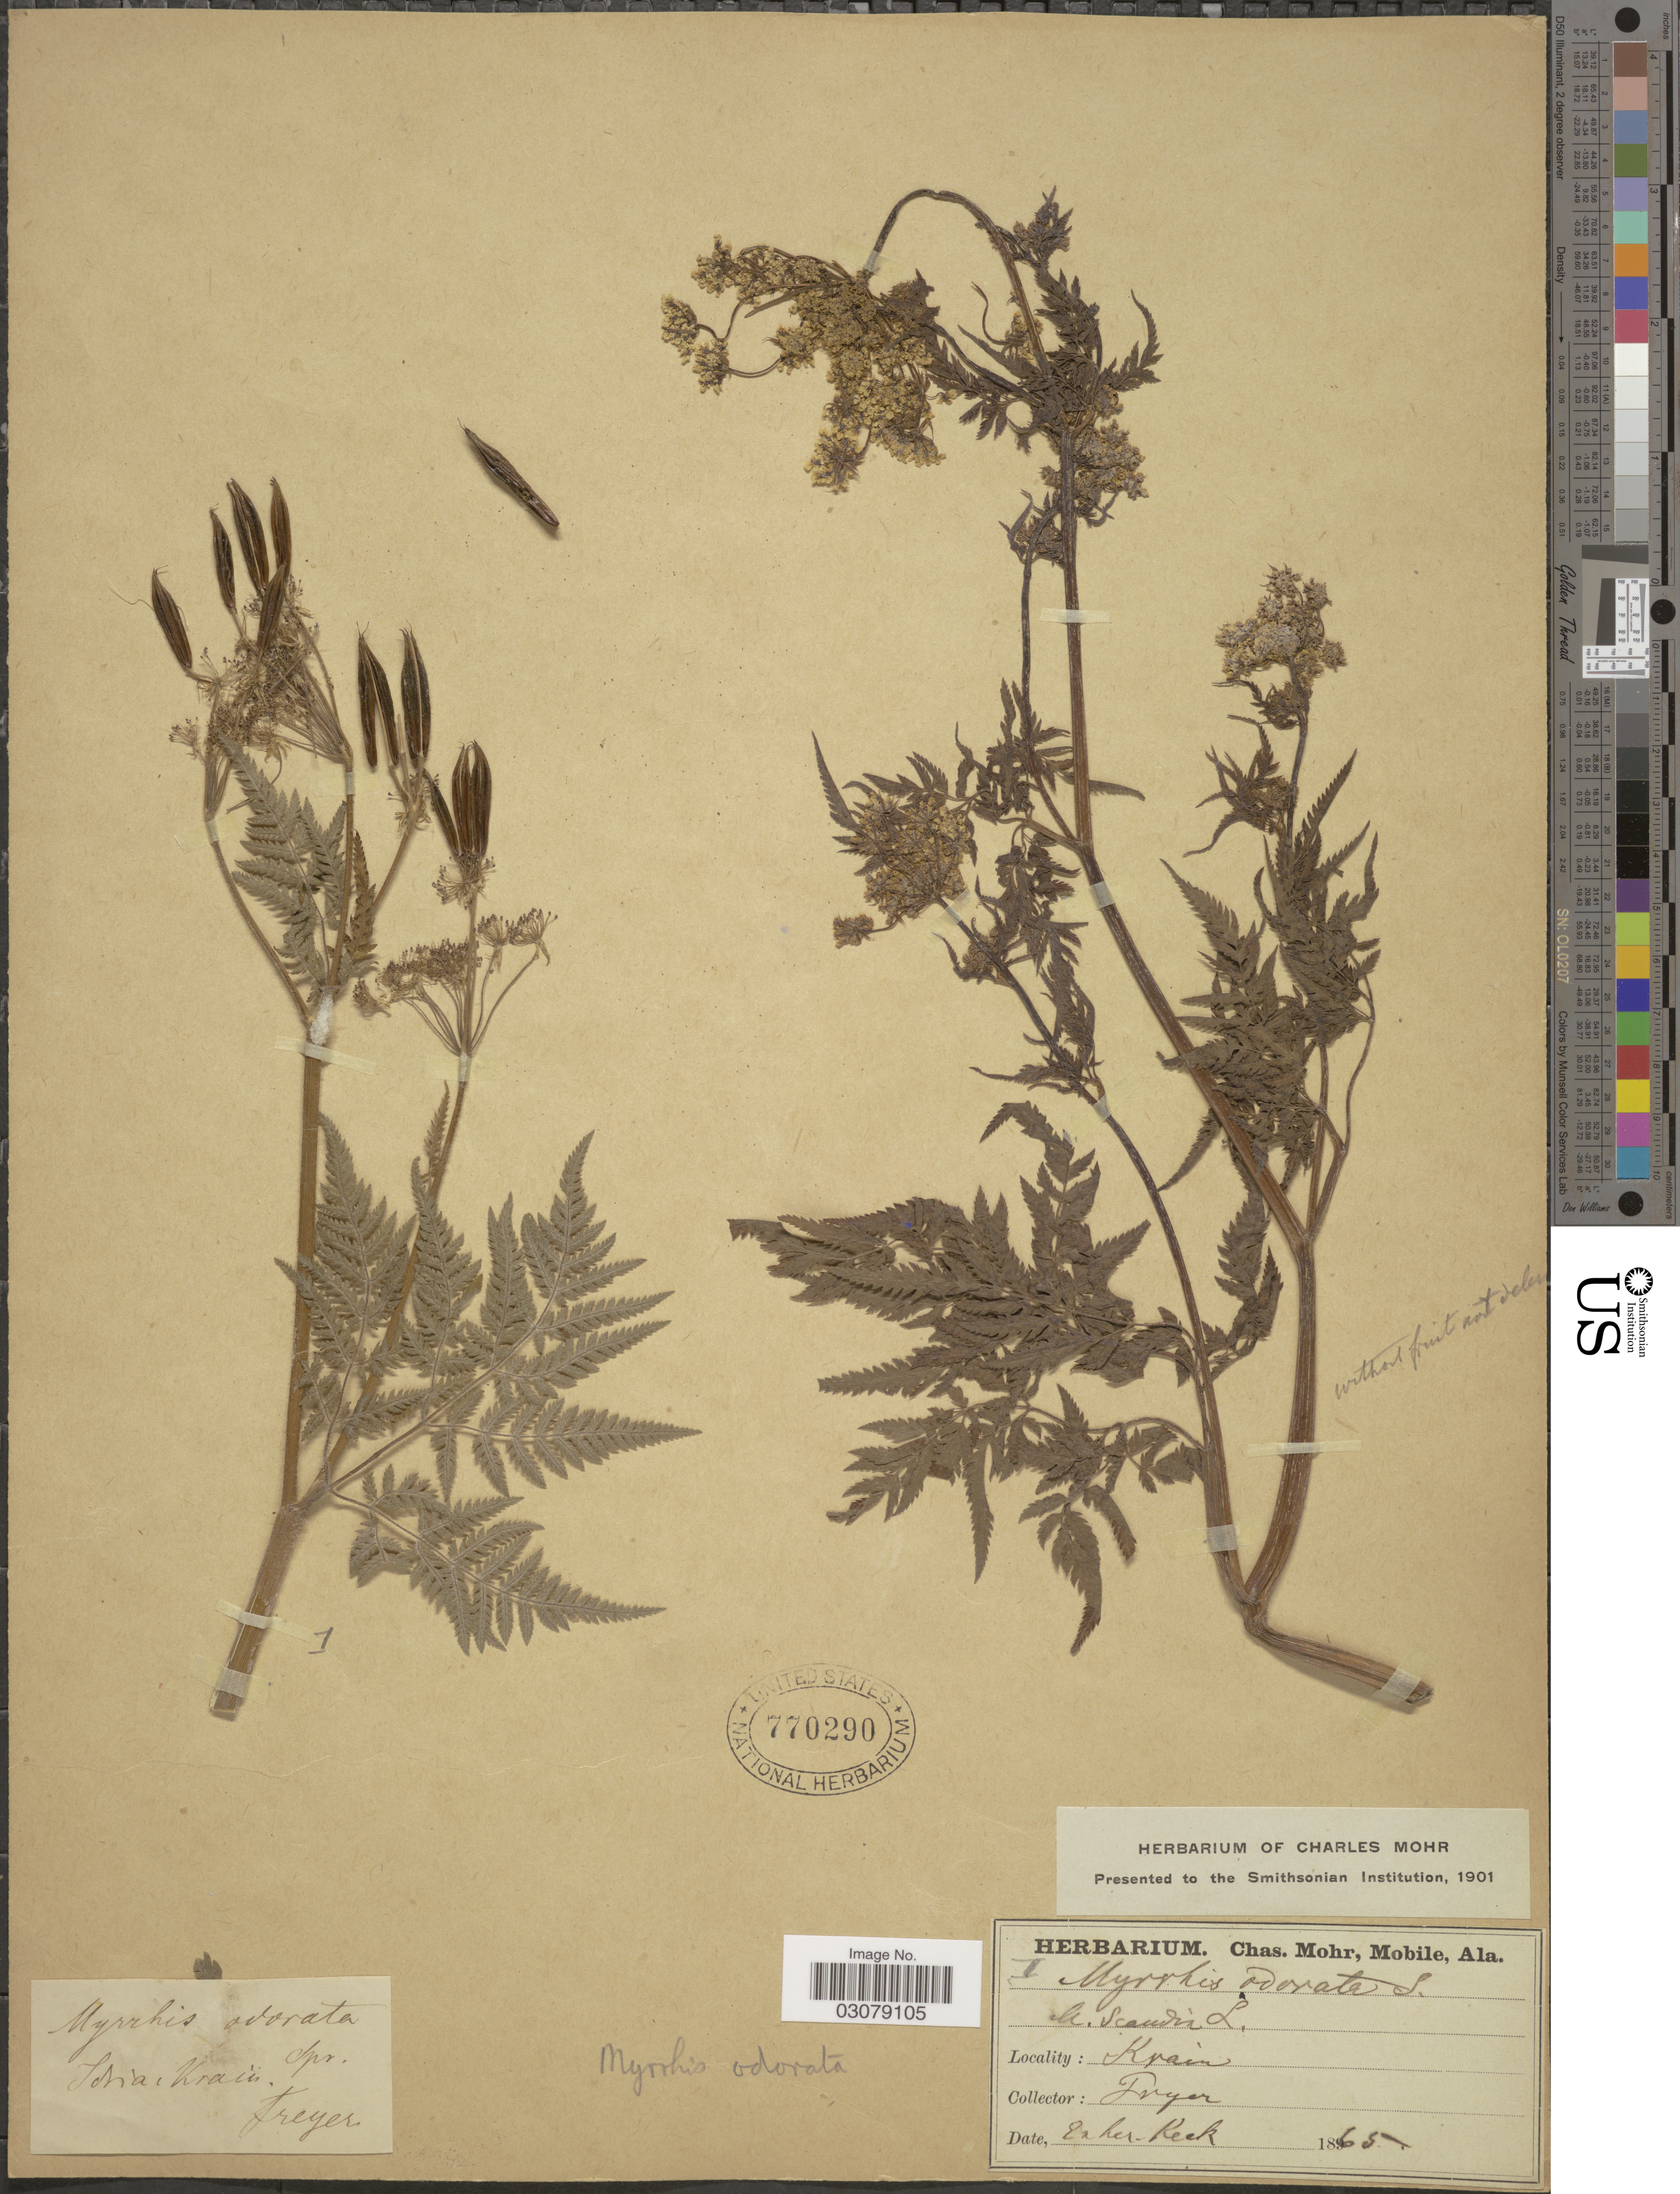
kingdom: Plantae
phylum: Tracheophyta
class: Magnoliopsida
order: Apiales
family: Apiaceae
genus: Myrrhis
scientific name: Myrrhis odorata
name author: (L.) Scop.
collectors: -. Freyer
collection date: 1865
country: Slovenia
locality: Ichài [interpreted], Krain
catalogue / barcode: US 770290